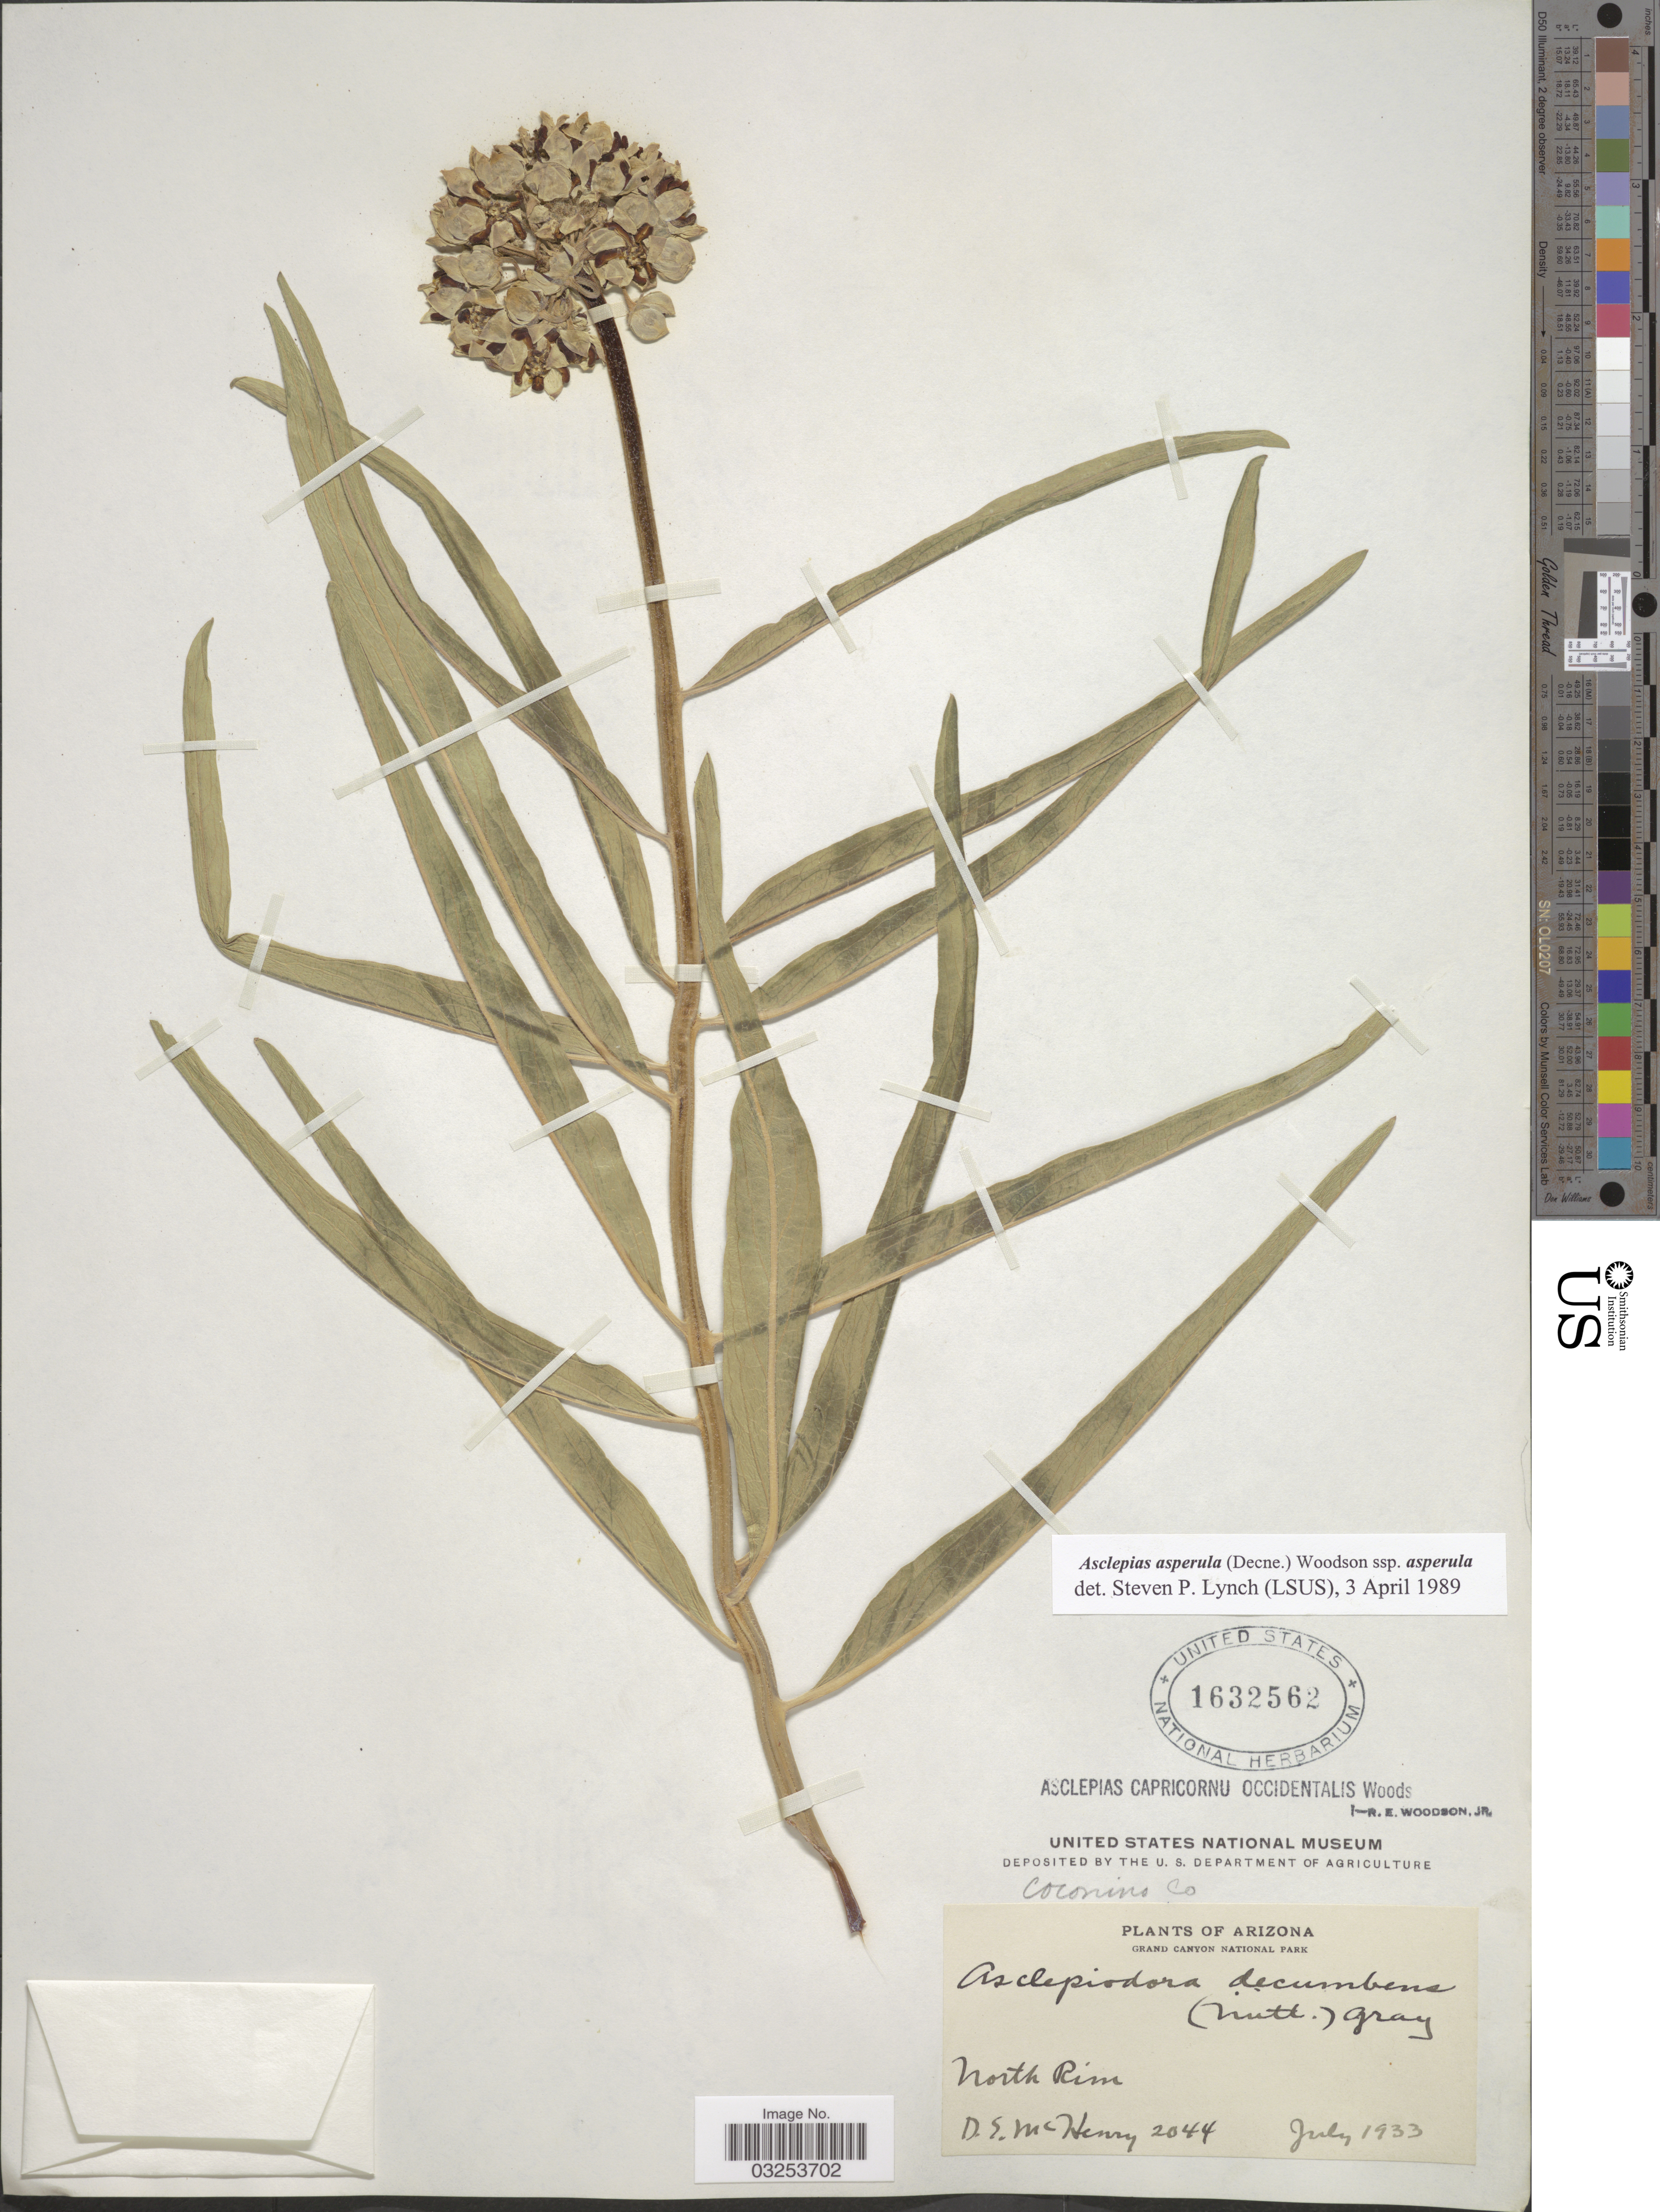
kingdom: Plantae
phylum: Tracheophyta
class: Magnoliopsida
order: Gentianales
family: Apocynaceae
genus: Asclepias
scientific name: Asclepias asperula subsp. asperula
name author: (Decne.) Woodson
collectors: D. McHenry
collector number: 2044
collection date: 1933-07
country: United States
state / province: Arizona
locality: Coconino Co. Grand Canyon National Park. North Rim.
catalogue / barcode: US 1632562